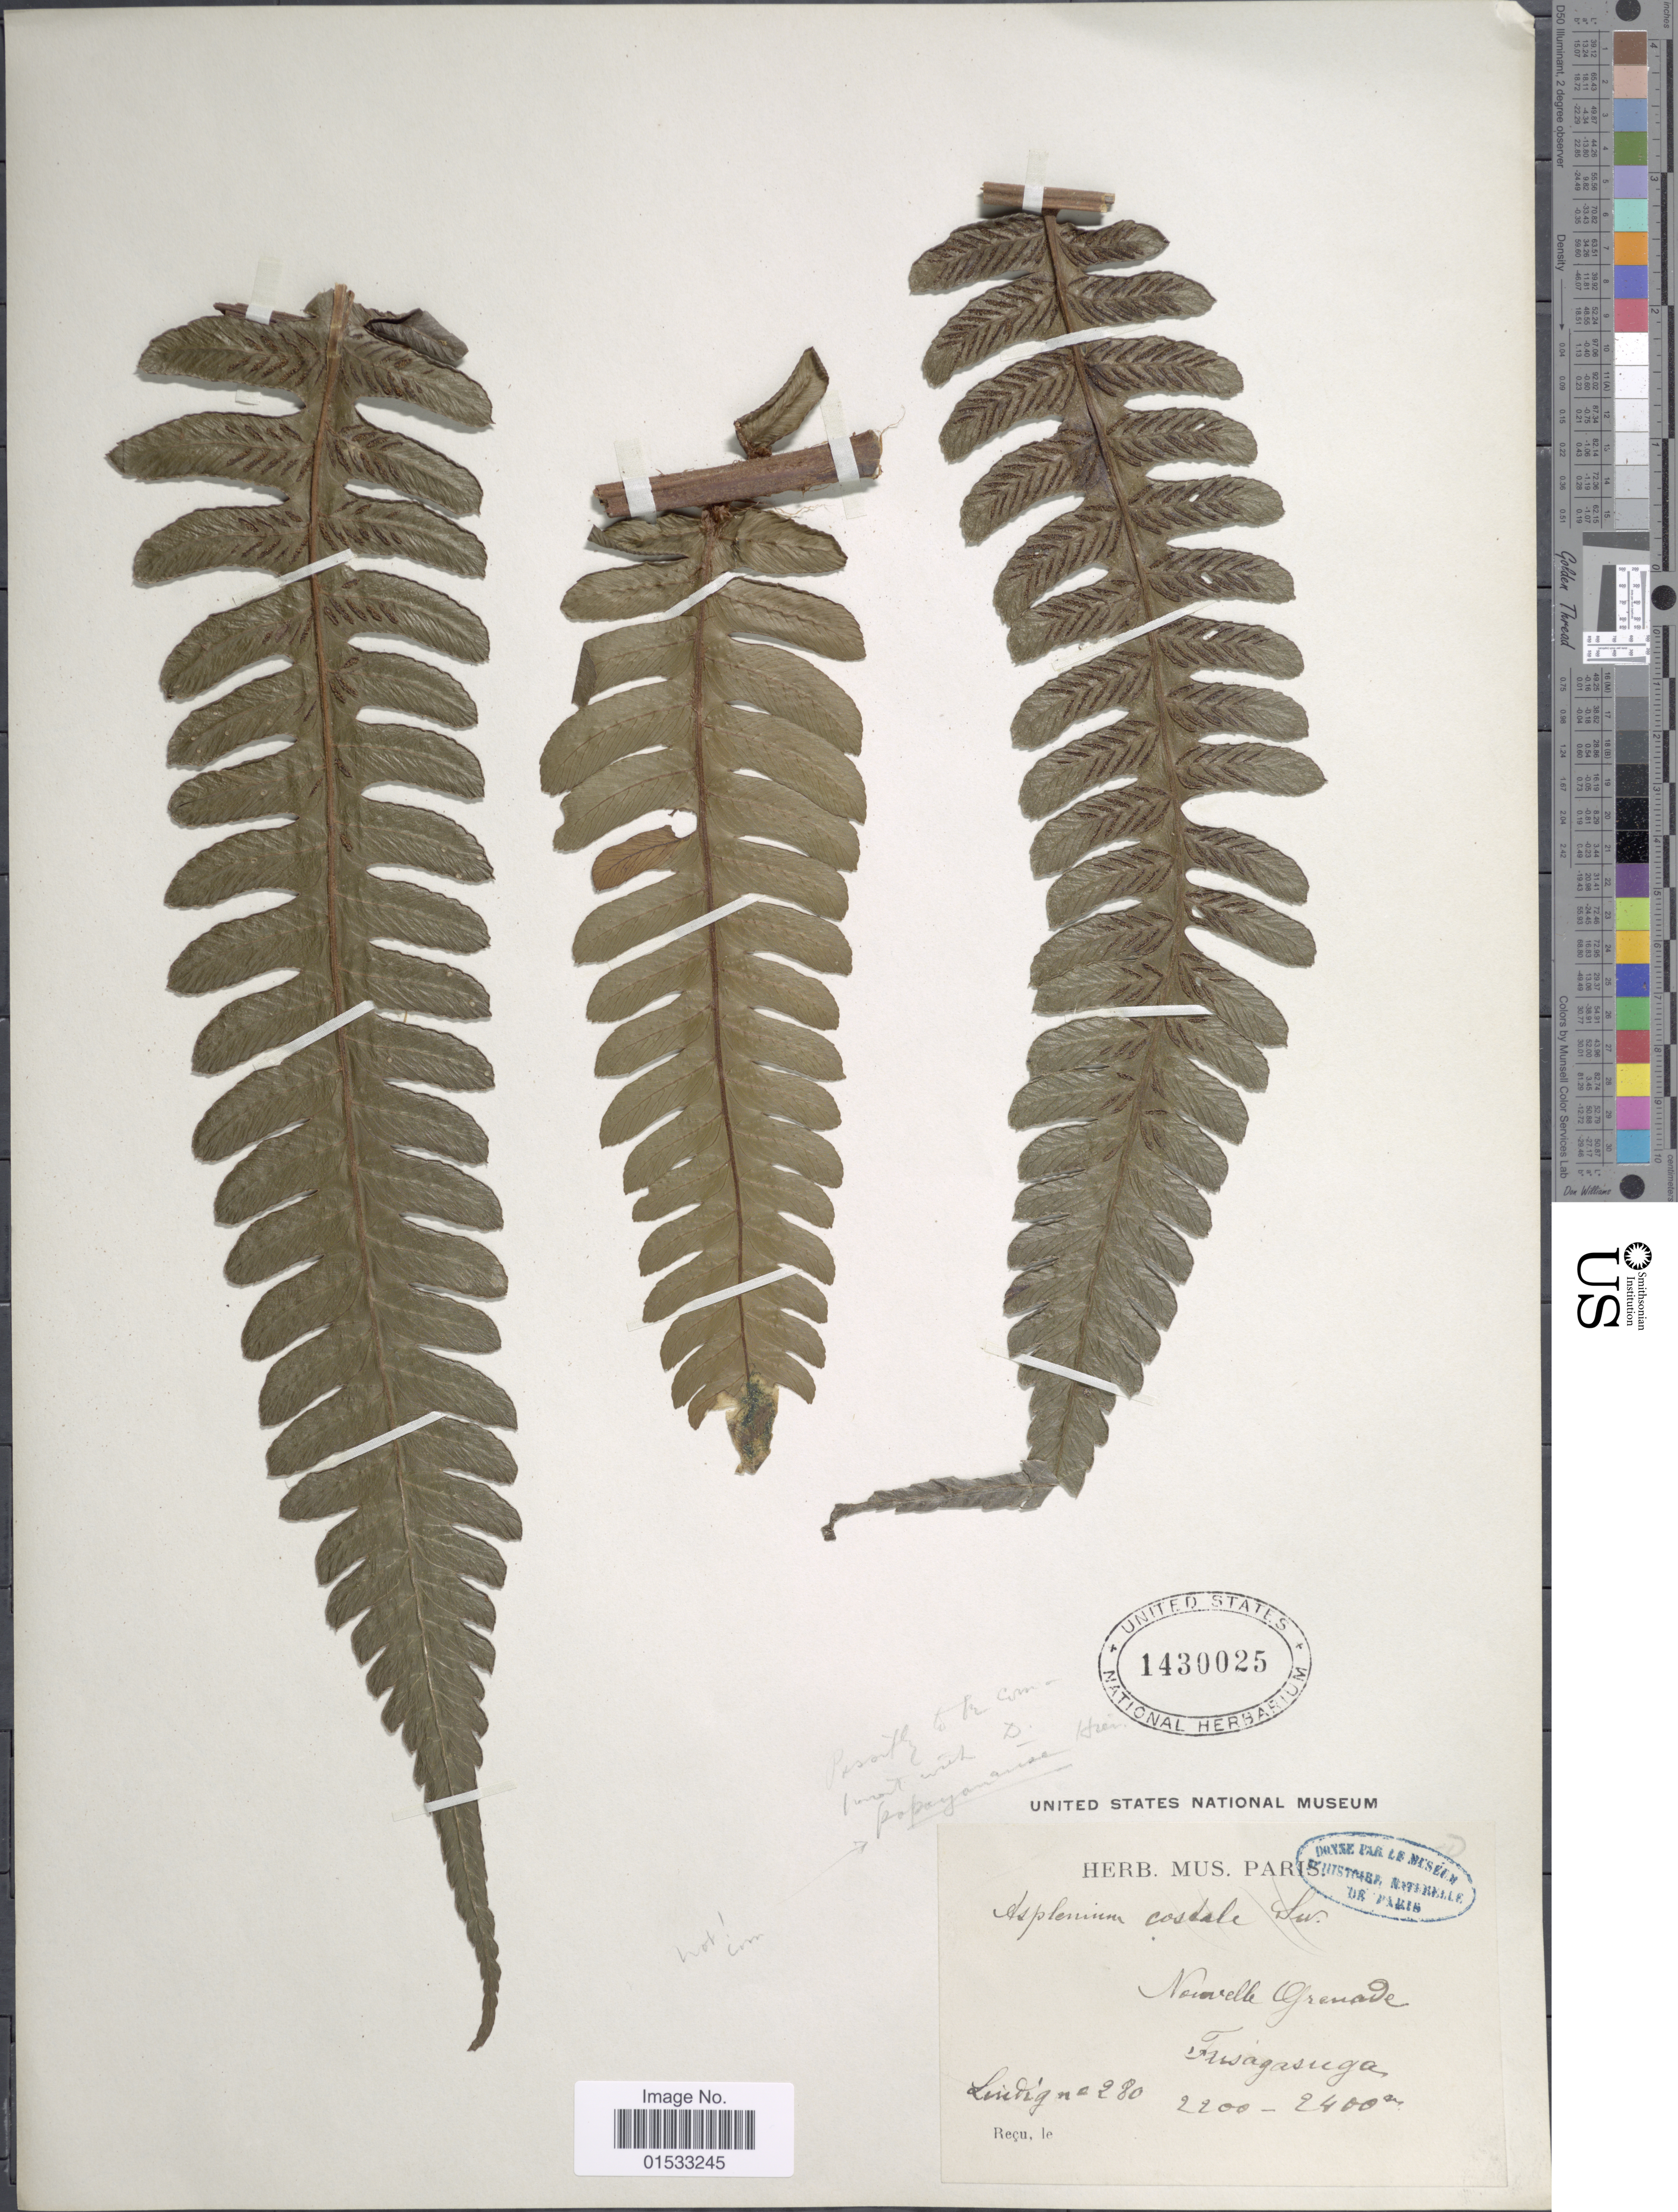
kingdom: Plantae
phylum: Tracheophyta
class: Polypodiopsida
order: Polypodiales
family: Athyriaceae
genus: Diplazium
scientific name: Diplazium sp.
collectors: Ludwig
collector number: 280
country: Colombia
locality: Nouvelle Grenade, Fusagasuga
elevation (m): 2200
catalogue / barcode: US 1430025